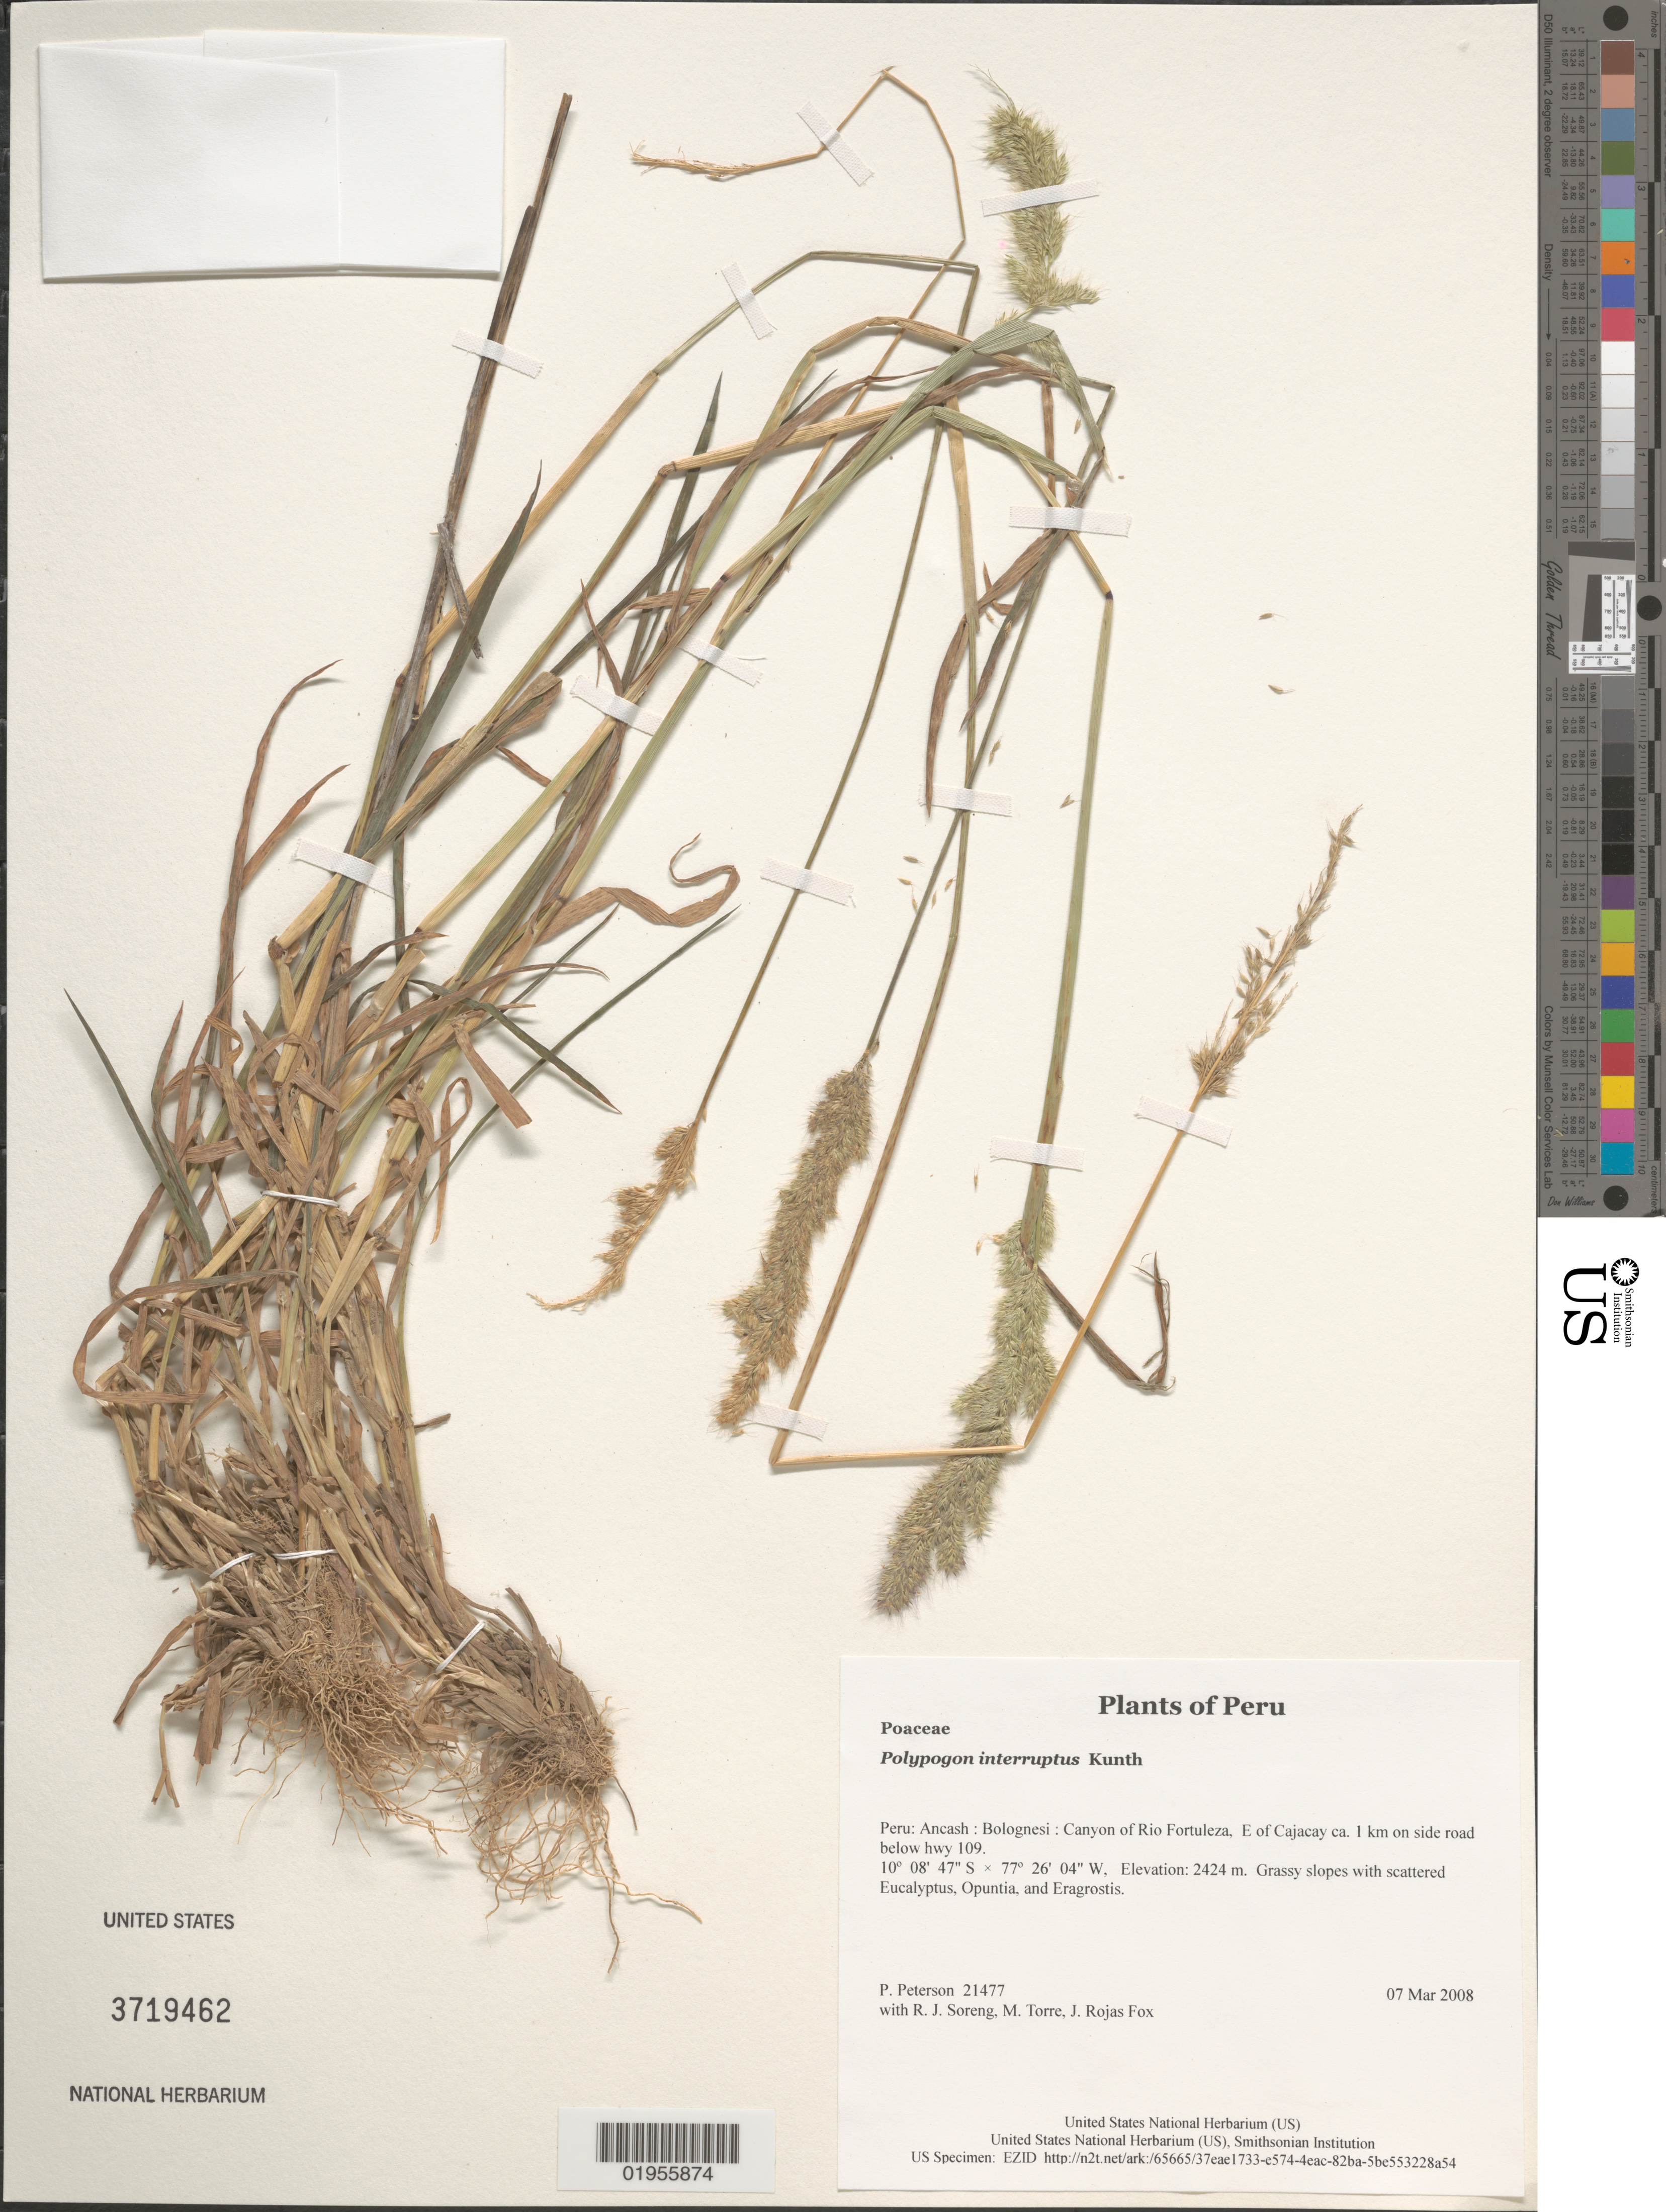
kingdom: Plantae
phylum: Tracheophyta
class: Liliopsida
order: Poales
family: Poaceae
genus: Polypogon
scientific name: Polypogon interruptus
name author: Kunth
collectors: P. M. Peterson, R. J. Soreng, M. Torre & J. Rojas Fox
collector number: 21477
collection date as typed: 07 Mar 2008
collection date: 2008-03-07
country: Peru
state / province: Ancash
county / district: Bolognesi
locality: Canyon of Rio Fortuleza, E of Cajacay ca. 1 km on side road below hwy 109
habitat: Grassy slopes with scattered Eucalyptus, Opuntia, and Eragrostis.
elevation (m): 2424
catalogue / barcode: US 3719462